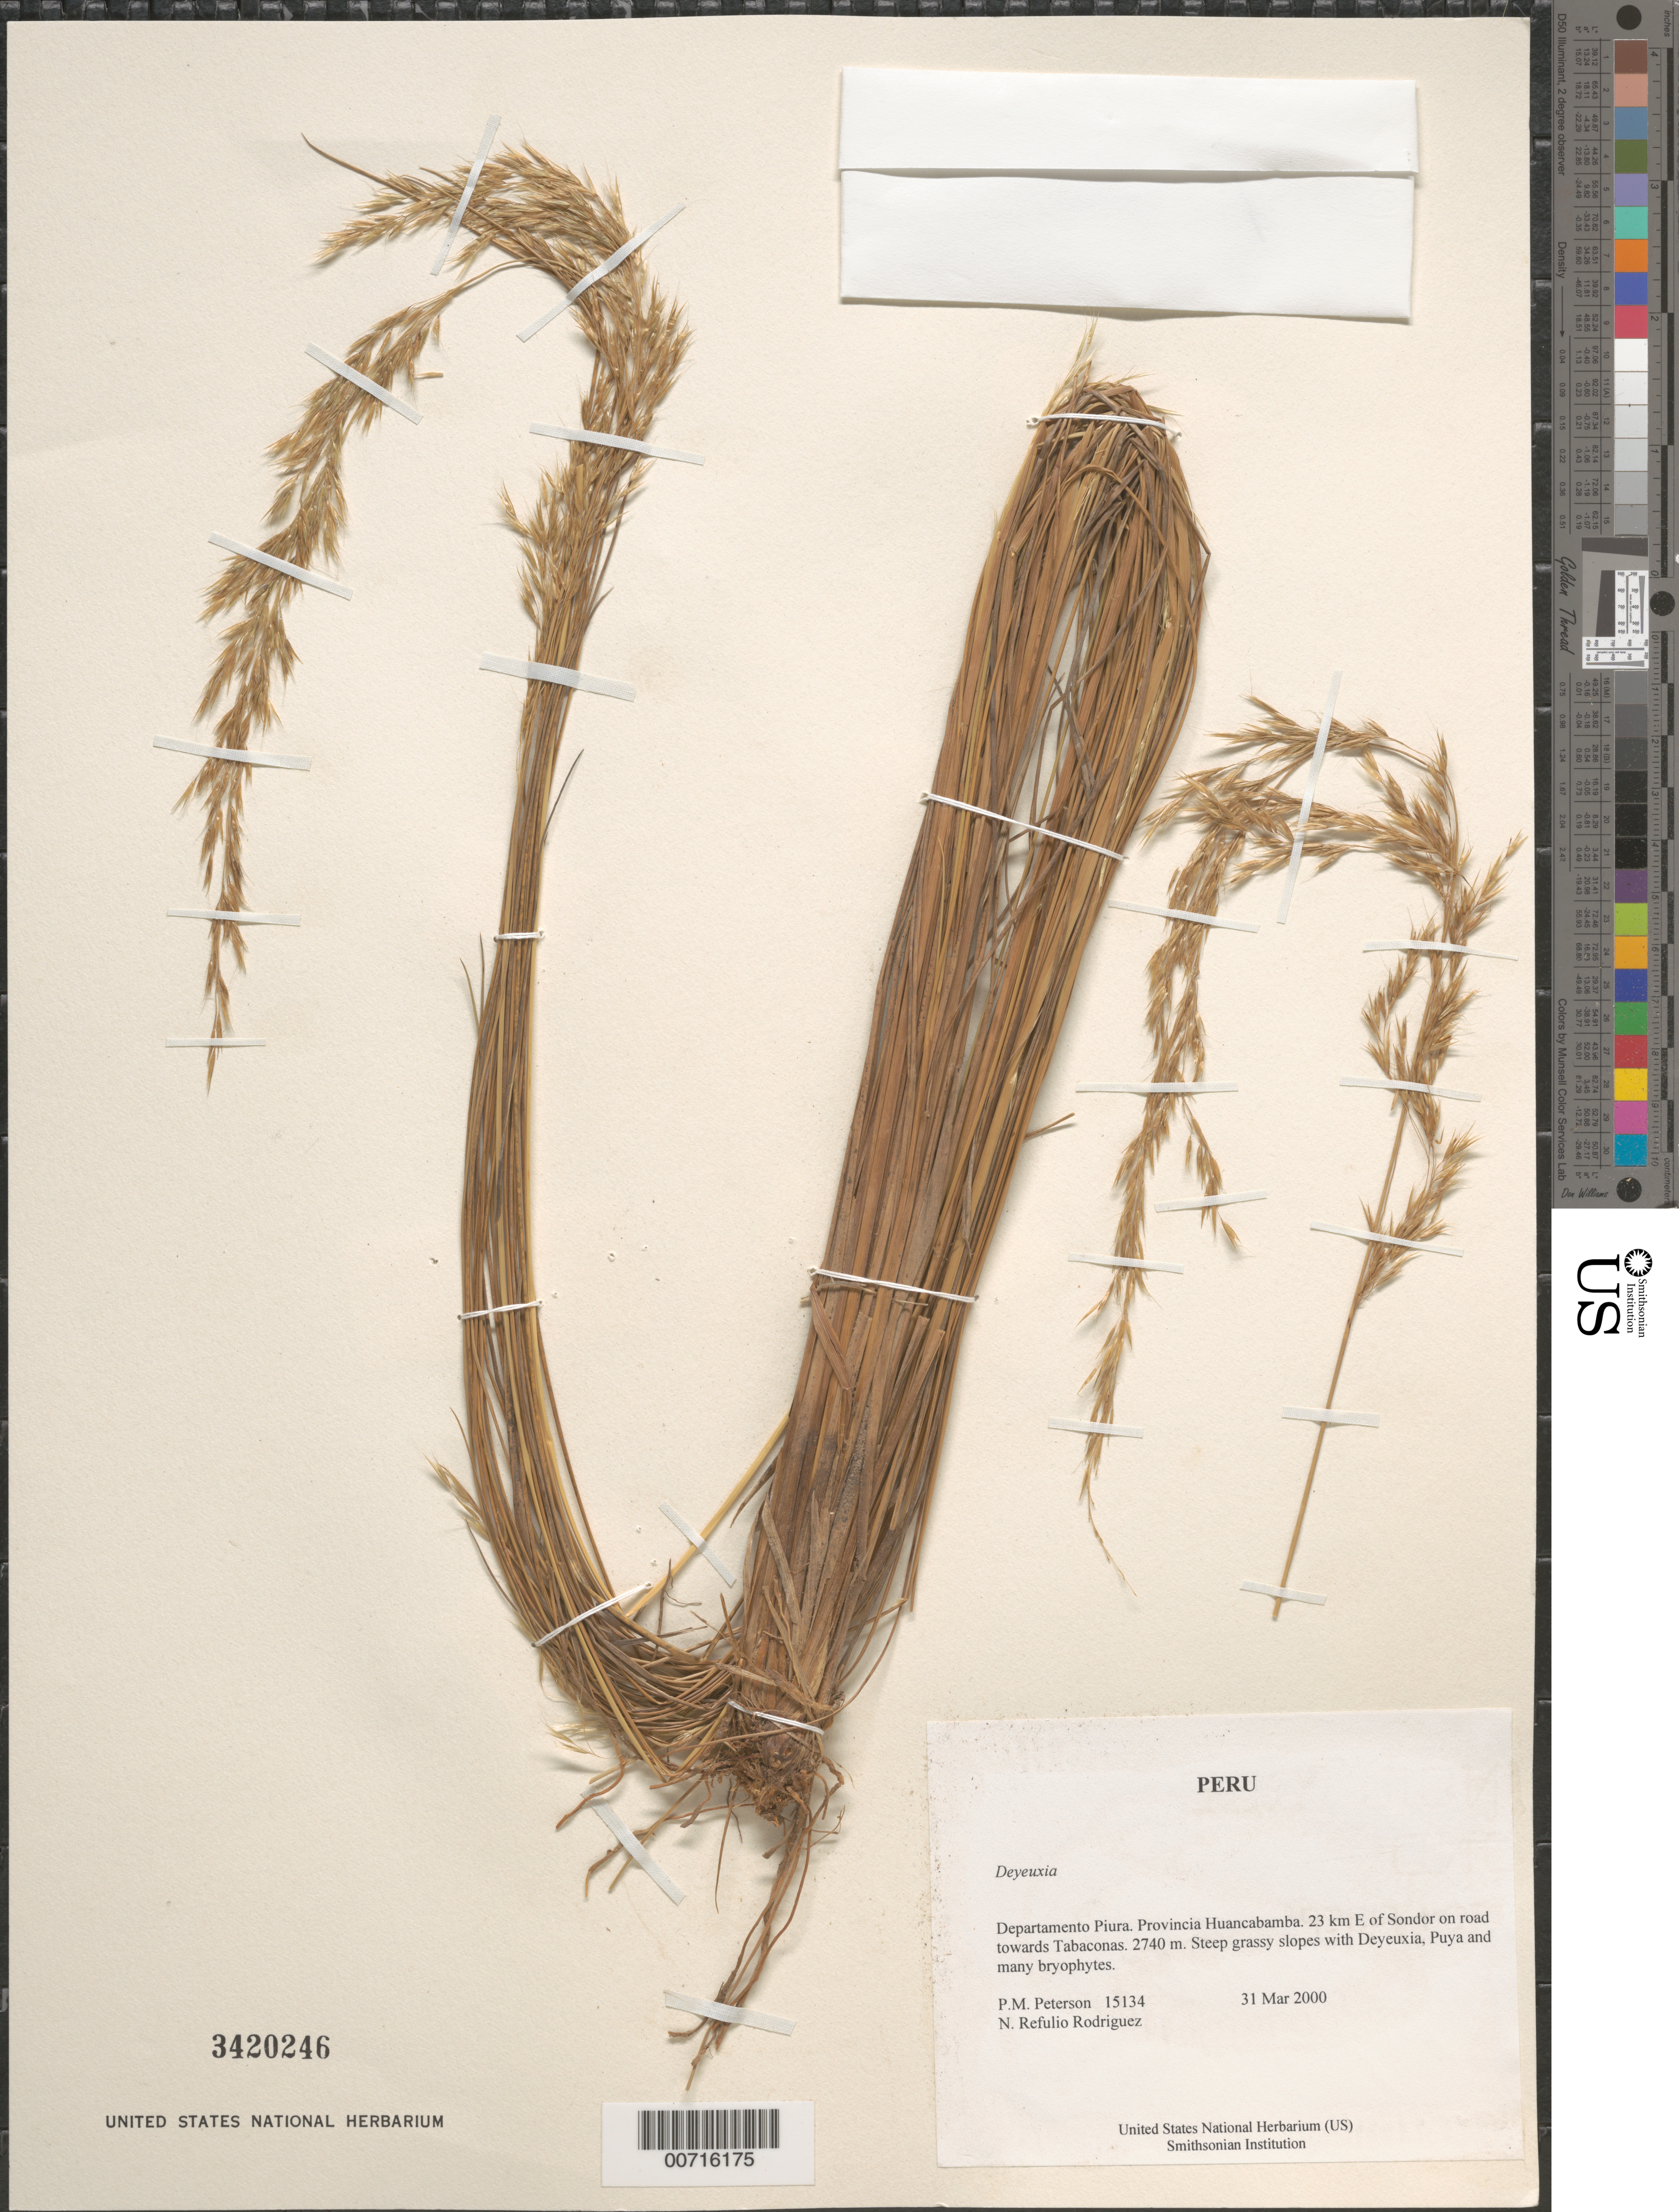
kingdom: Plantae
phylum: Tracheophyta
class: Liliopsida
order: Poales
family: Poaceae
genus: Calamagrostis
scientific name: Calamagrostis sp.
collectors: P. M. Peterson & N. Refulio-Rodríguez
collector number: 15134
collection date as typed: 31 Mar 2000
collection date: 2000-03-31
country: Peru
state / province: Piura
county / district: Huancabamba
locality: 23 km E of Sondor on road towards Tabaconas.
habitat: Steep grassy slopes with Deyeuxia, Puya and many bryophytes.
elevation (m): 2740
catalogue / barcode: US 3420246